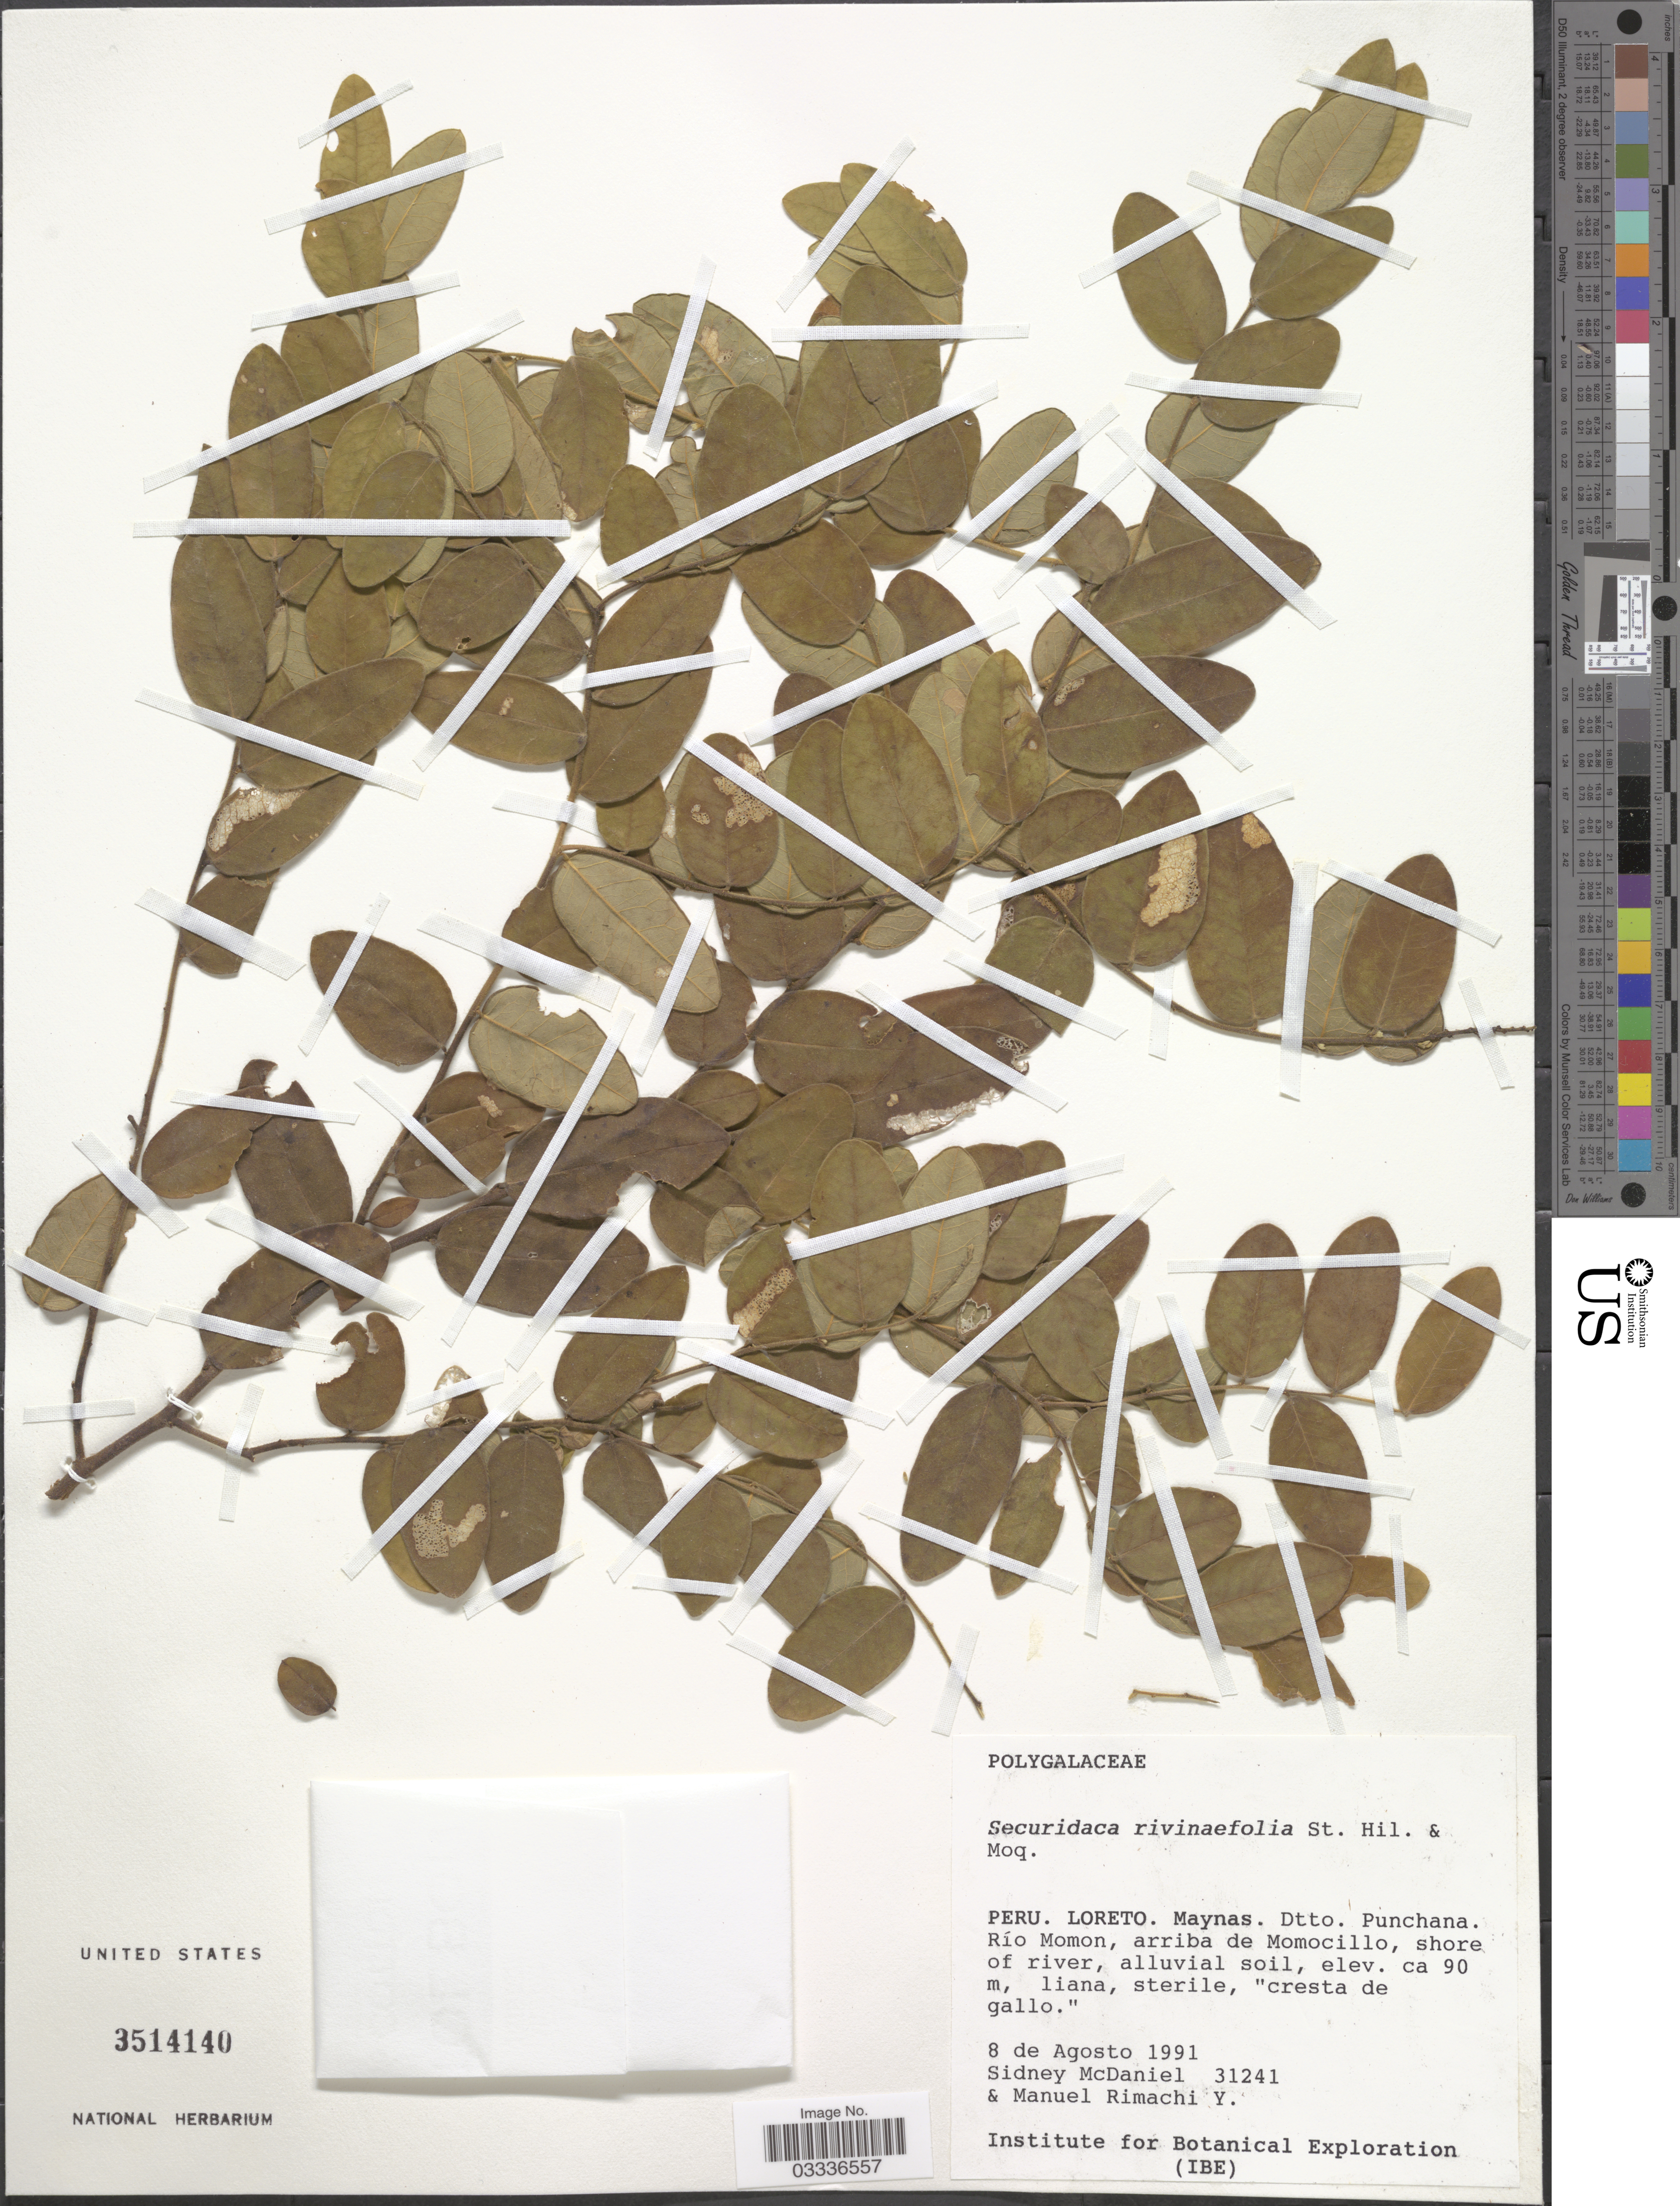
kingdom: Plantae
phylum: Tracheophyta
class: Magnoliopsida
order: Fabales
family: Polygalaceae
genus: Securidaca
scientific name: Securidaca rivinifolia var. parvifolia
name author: A.W. Benn.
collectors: S. McDaniel & M. Rimachi Y.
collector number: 31241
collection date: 1991-08-08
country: Peru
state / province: Loreto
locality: Maynas. Dtto. Punchana. Río Momon, arriba de Momocillo, shore of river.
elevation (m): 90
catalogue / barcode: US 3514140